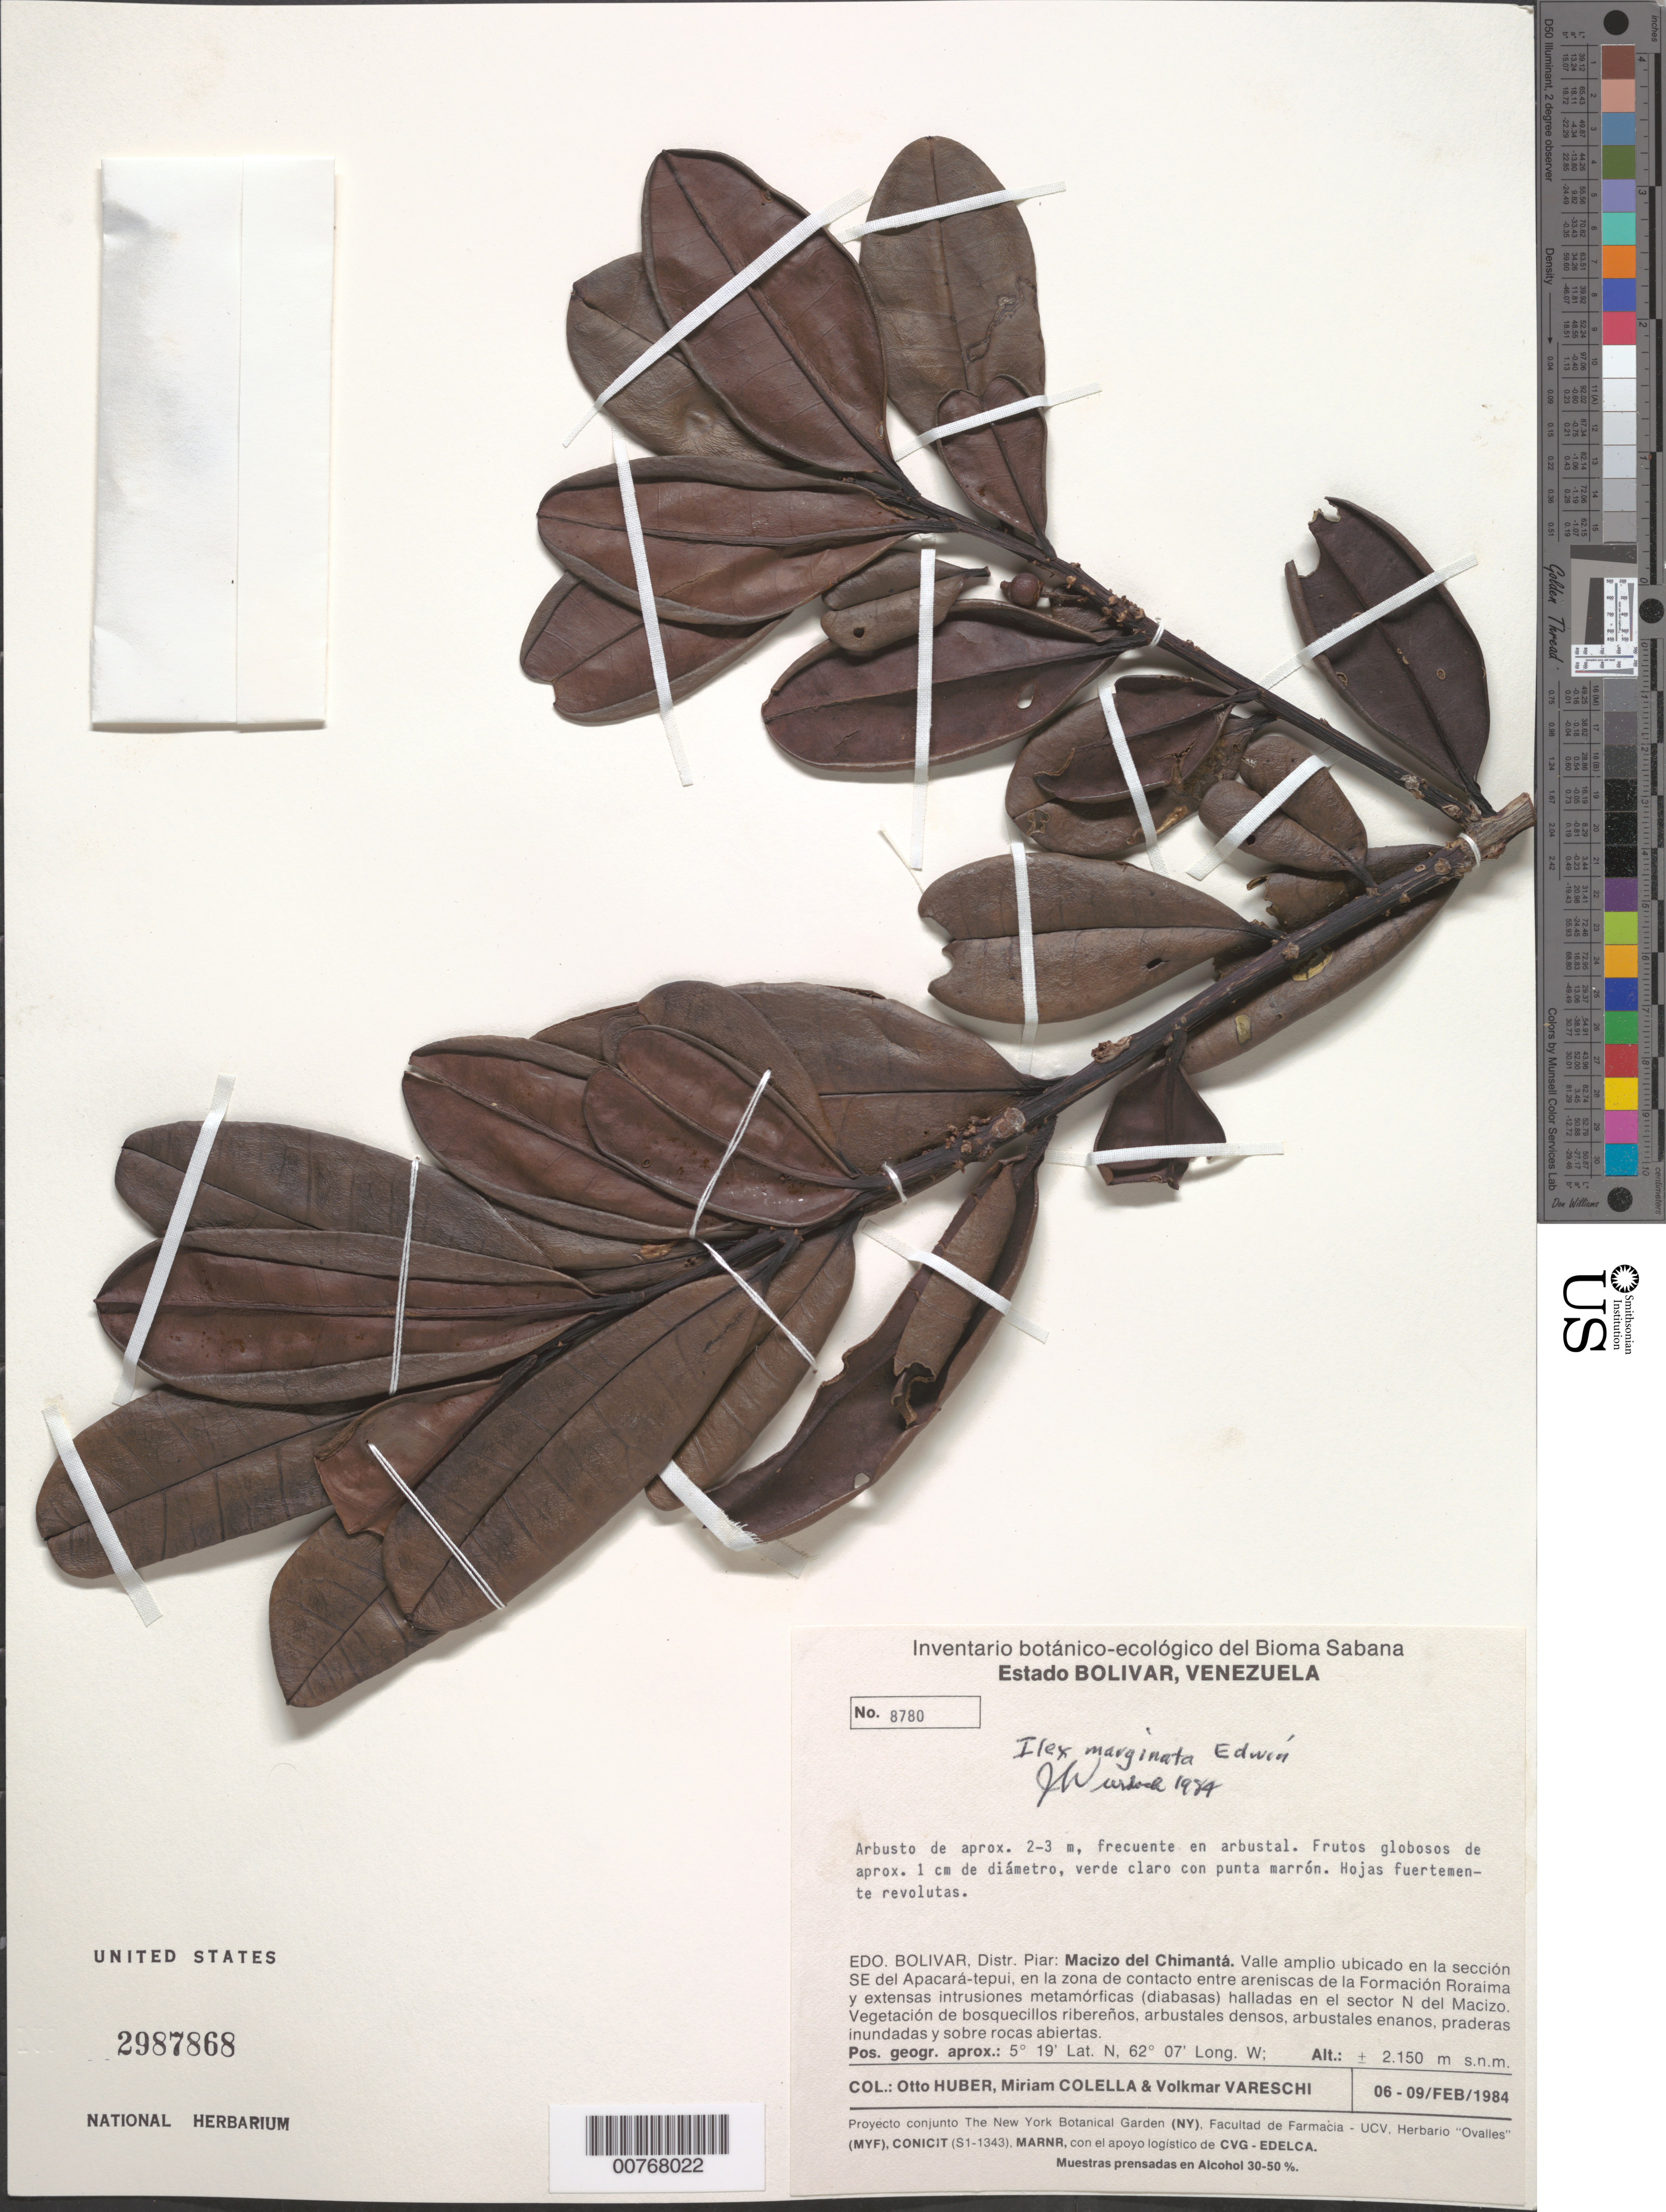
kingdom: Plantae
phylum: Tracheophyta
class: Magnoliopsida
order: Aquifoliales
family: Aquifoliaceae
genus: Ilex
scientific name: Ilex marginata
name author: Edwin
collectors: O. Huber, M. Colella & V. Vareschi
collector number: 8780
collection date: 1984-02-06/1984-02-09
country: Venezuela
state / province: Bolivar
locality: Distr. Piar: Macizo del Chimantá. Valle amplio ubicado en la sección SE del Apacará-tepui, en la zona de contacto entre areniscas de la Formación Roraima y extensas intrusiones metamórficas (diabasas) halladas en el sector N del Macizo.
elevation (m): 2150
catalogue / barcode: US 2987868